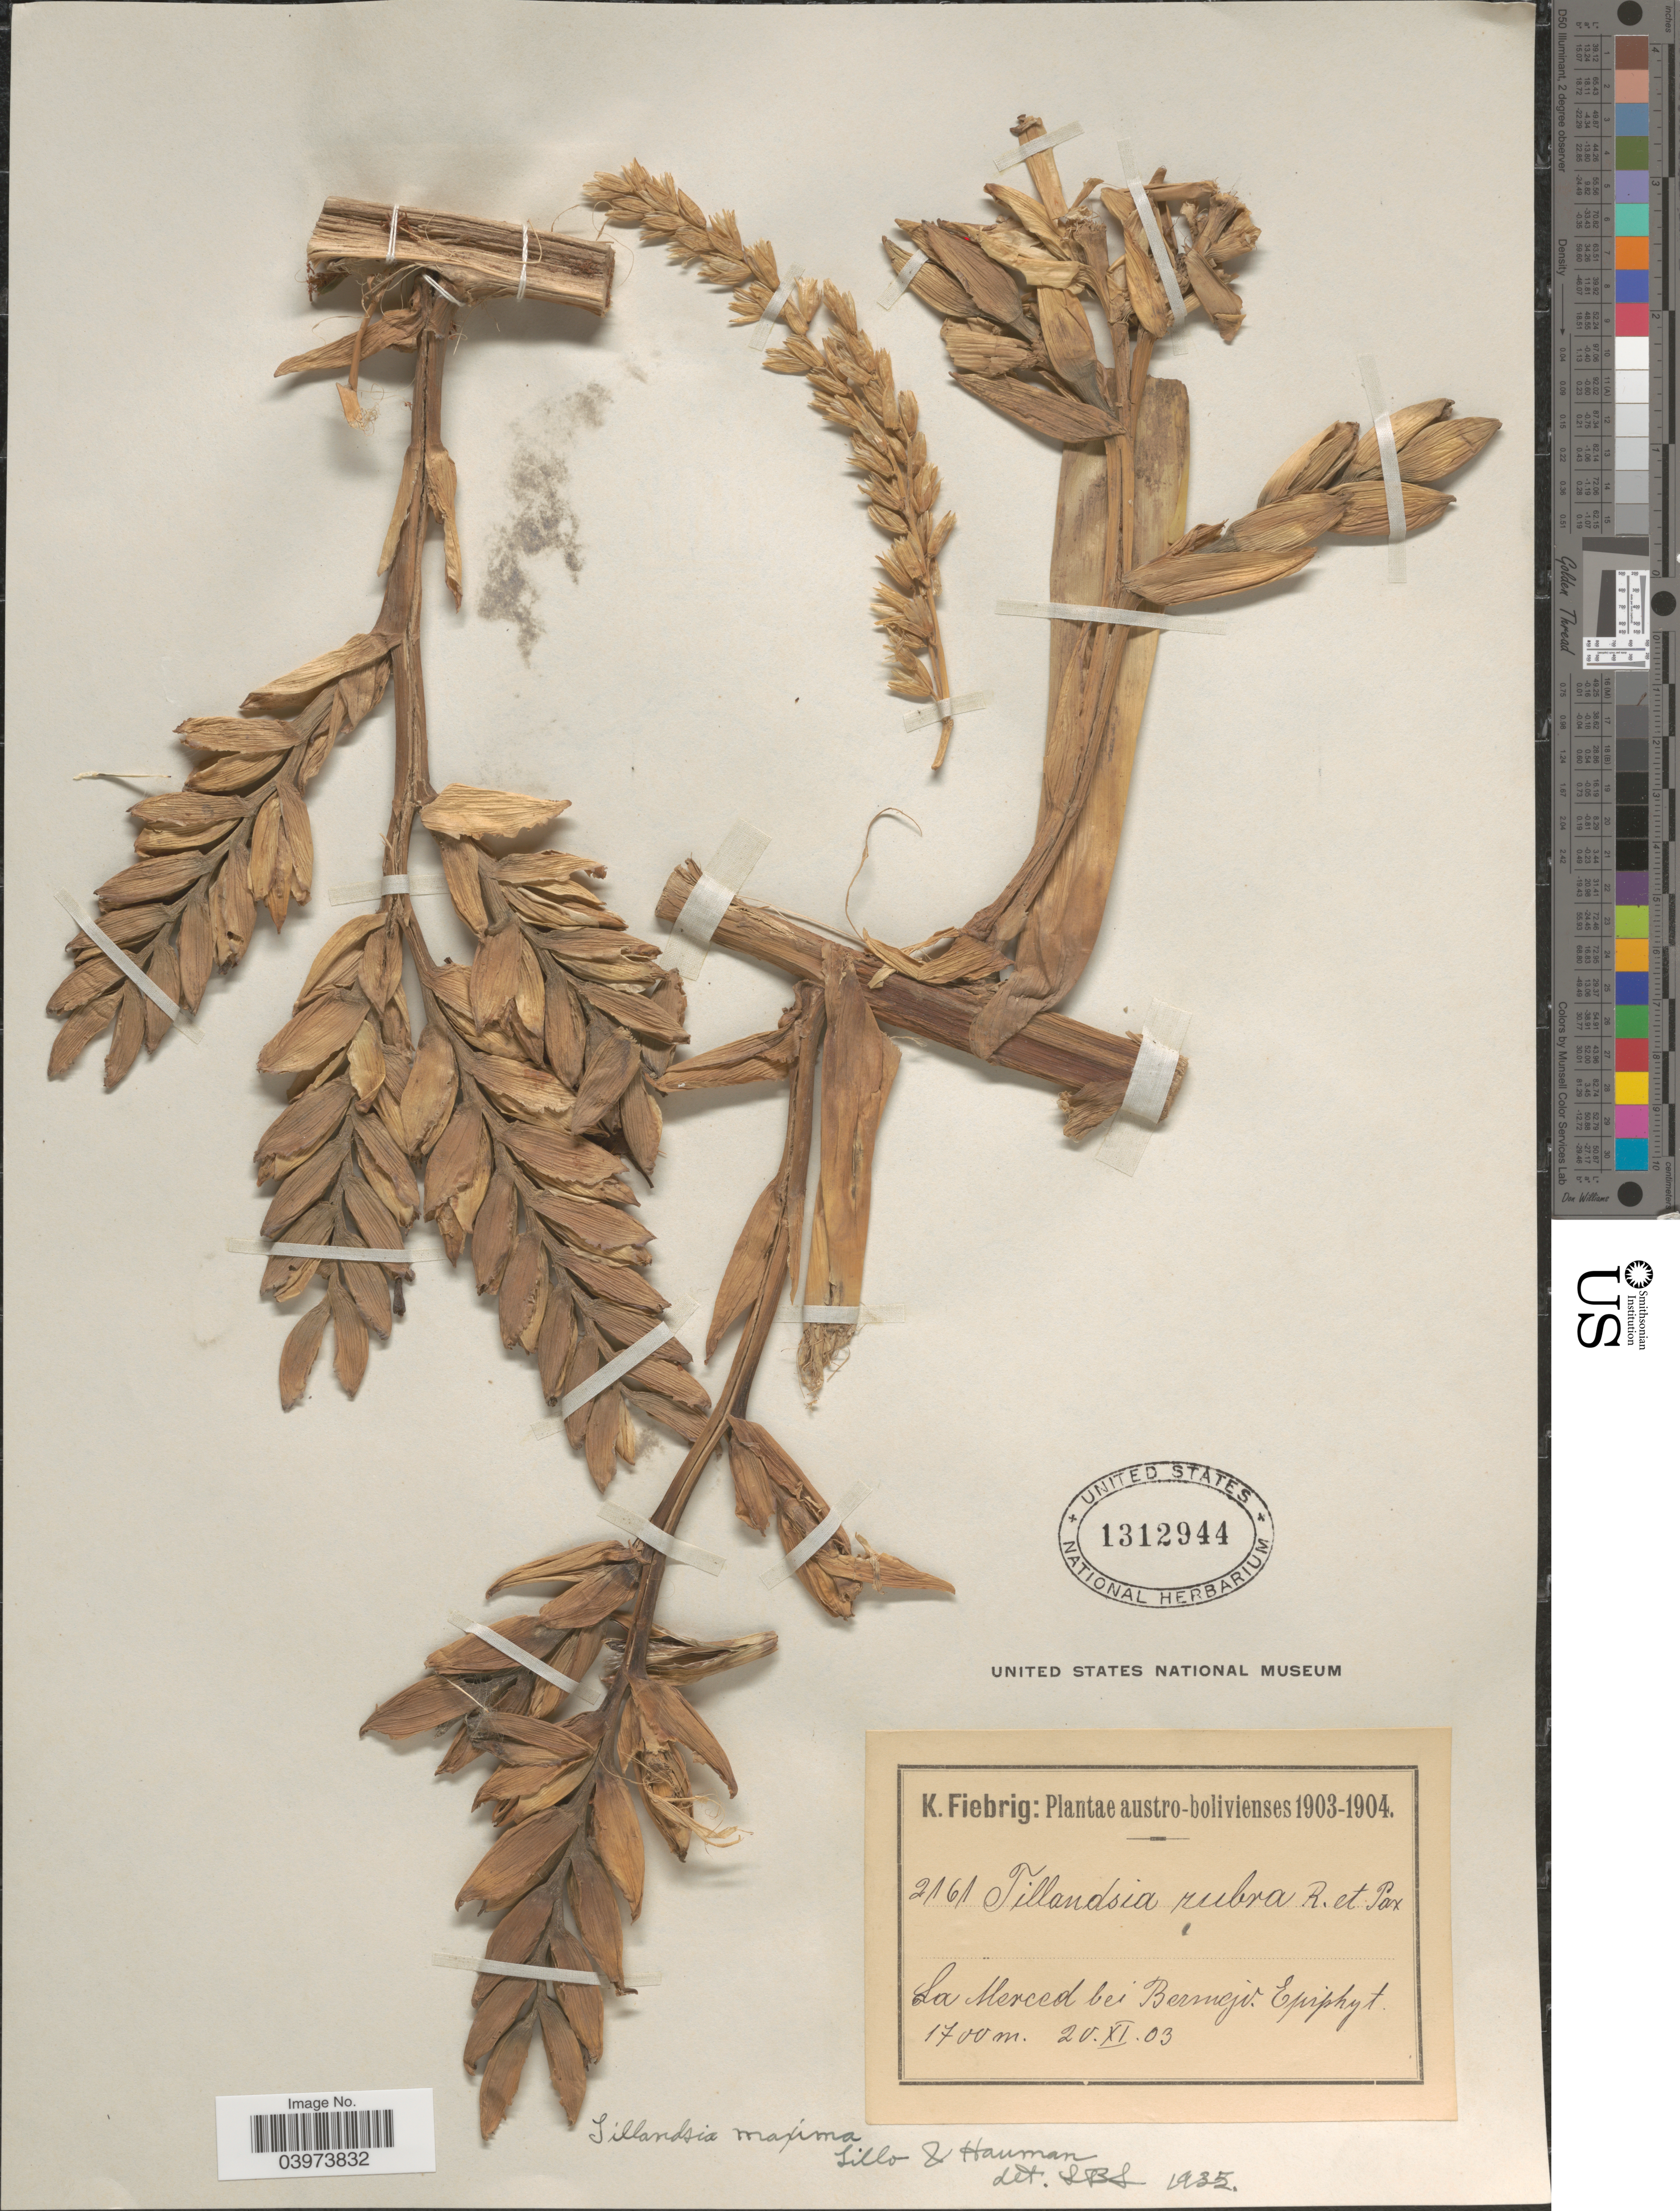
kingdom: Plantae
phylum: Tracheophyta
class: Liliopsida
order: Poales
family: Bromeliaceae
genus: Tillandsia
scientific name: Tillandsia maxima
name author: Lillo & Hauman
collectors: K. Fiebrig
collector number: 2161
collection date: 1903-11-20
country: Bolivia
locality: Austro-bolivienses. La Merced bei Bermejo Epiphyt.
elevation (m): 1700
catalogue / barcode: US 1312944